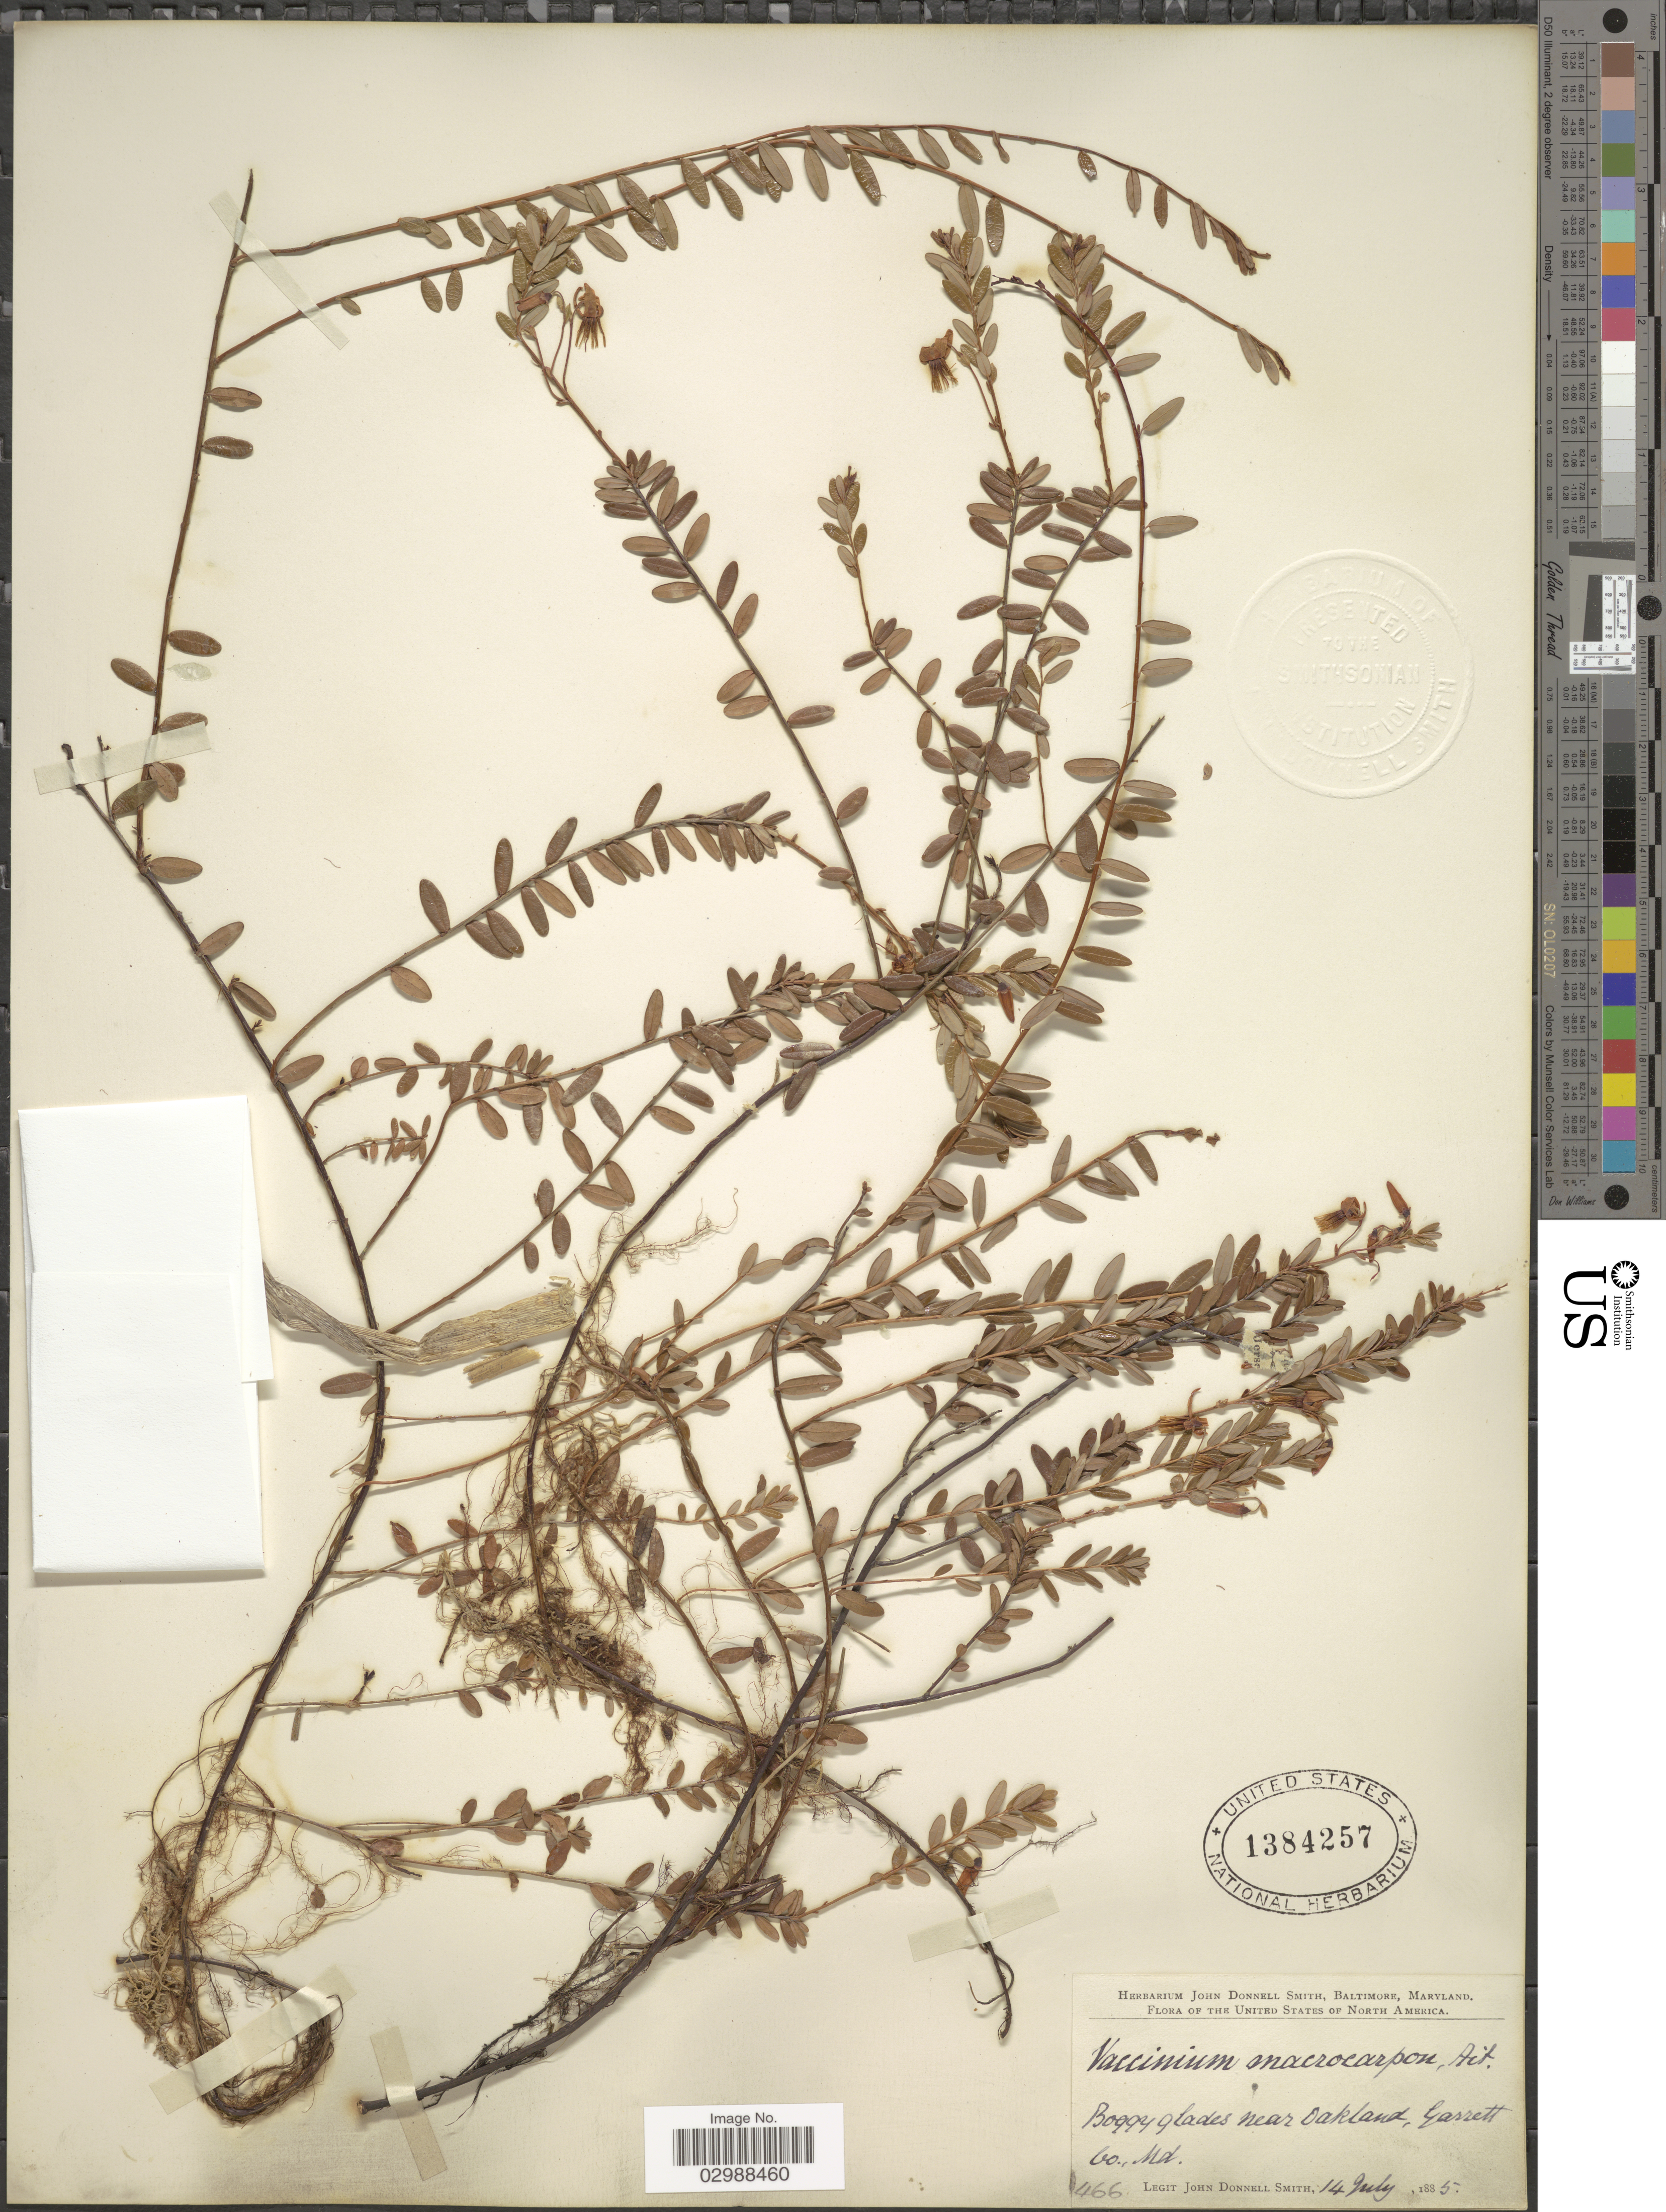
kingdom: Plantae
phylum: Tracheophyta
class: Magnoliopsida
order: Ericales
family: Ericaceae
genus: Vaccinium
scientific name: Vaccinium macrocarpon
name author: Aiton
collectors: J. Donnell Smith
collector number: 466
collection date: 1885-07-14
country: United States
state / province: Maryland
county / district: Garrett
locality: Boggy glades near Oakland, Garrett Co., Md.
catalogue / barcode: US 1384257